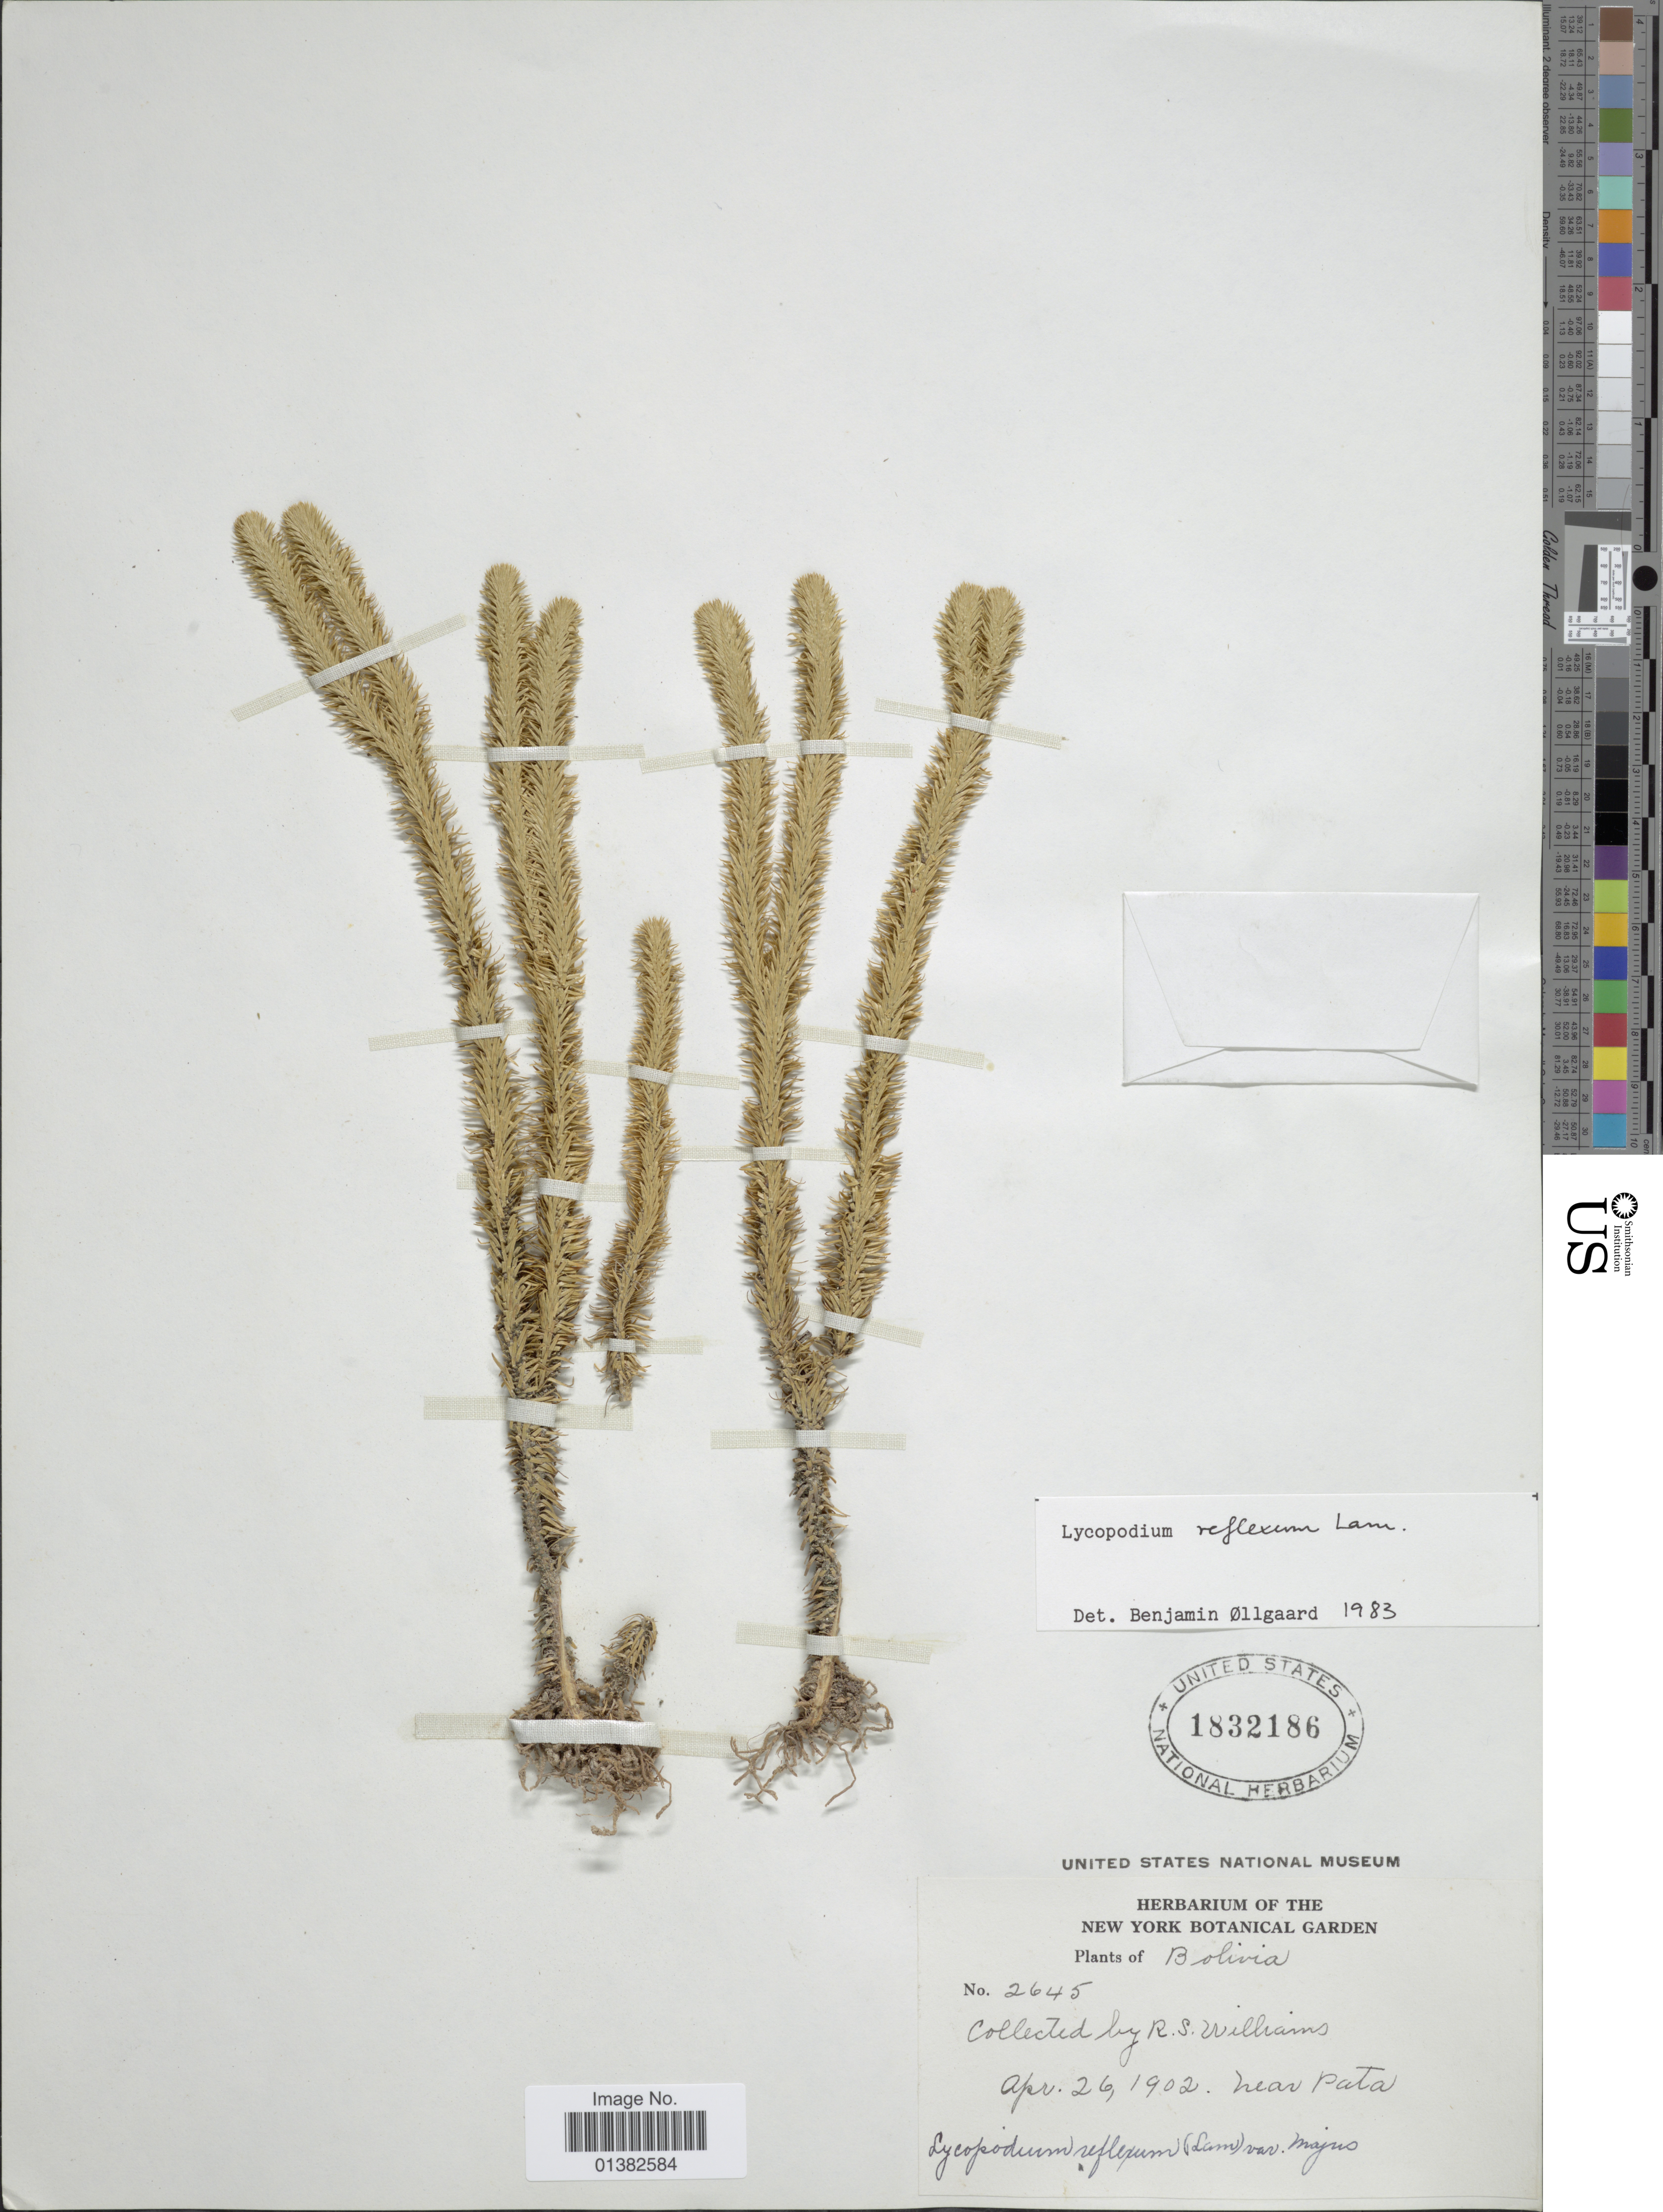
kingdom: Plantae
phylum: Tracheophyta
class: Lycopodiopsida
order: Lycopodiales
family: Lycopodiaceae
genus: Phlegmariurus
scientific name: Phlegmariurus reflexus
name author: (Lam.) B. Øllg.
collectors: R. S. Williams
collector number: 2645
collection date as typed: Apr. 26, 1902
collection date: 1902-04-26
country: Bolivia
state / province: La Paz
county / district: Franz Tamayo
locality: Near Pata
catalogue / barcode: US 1832186